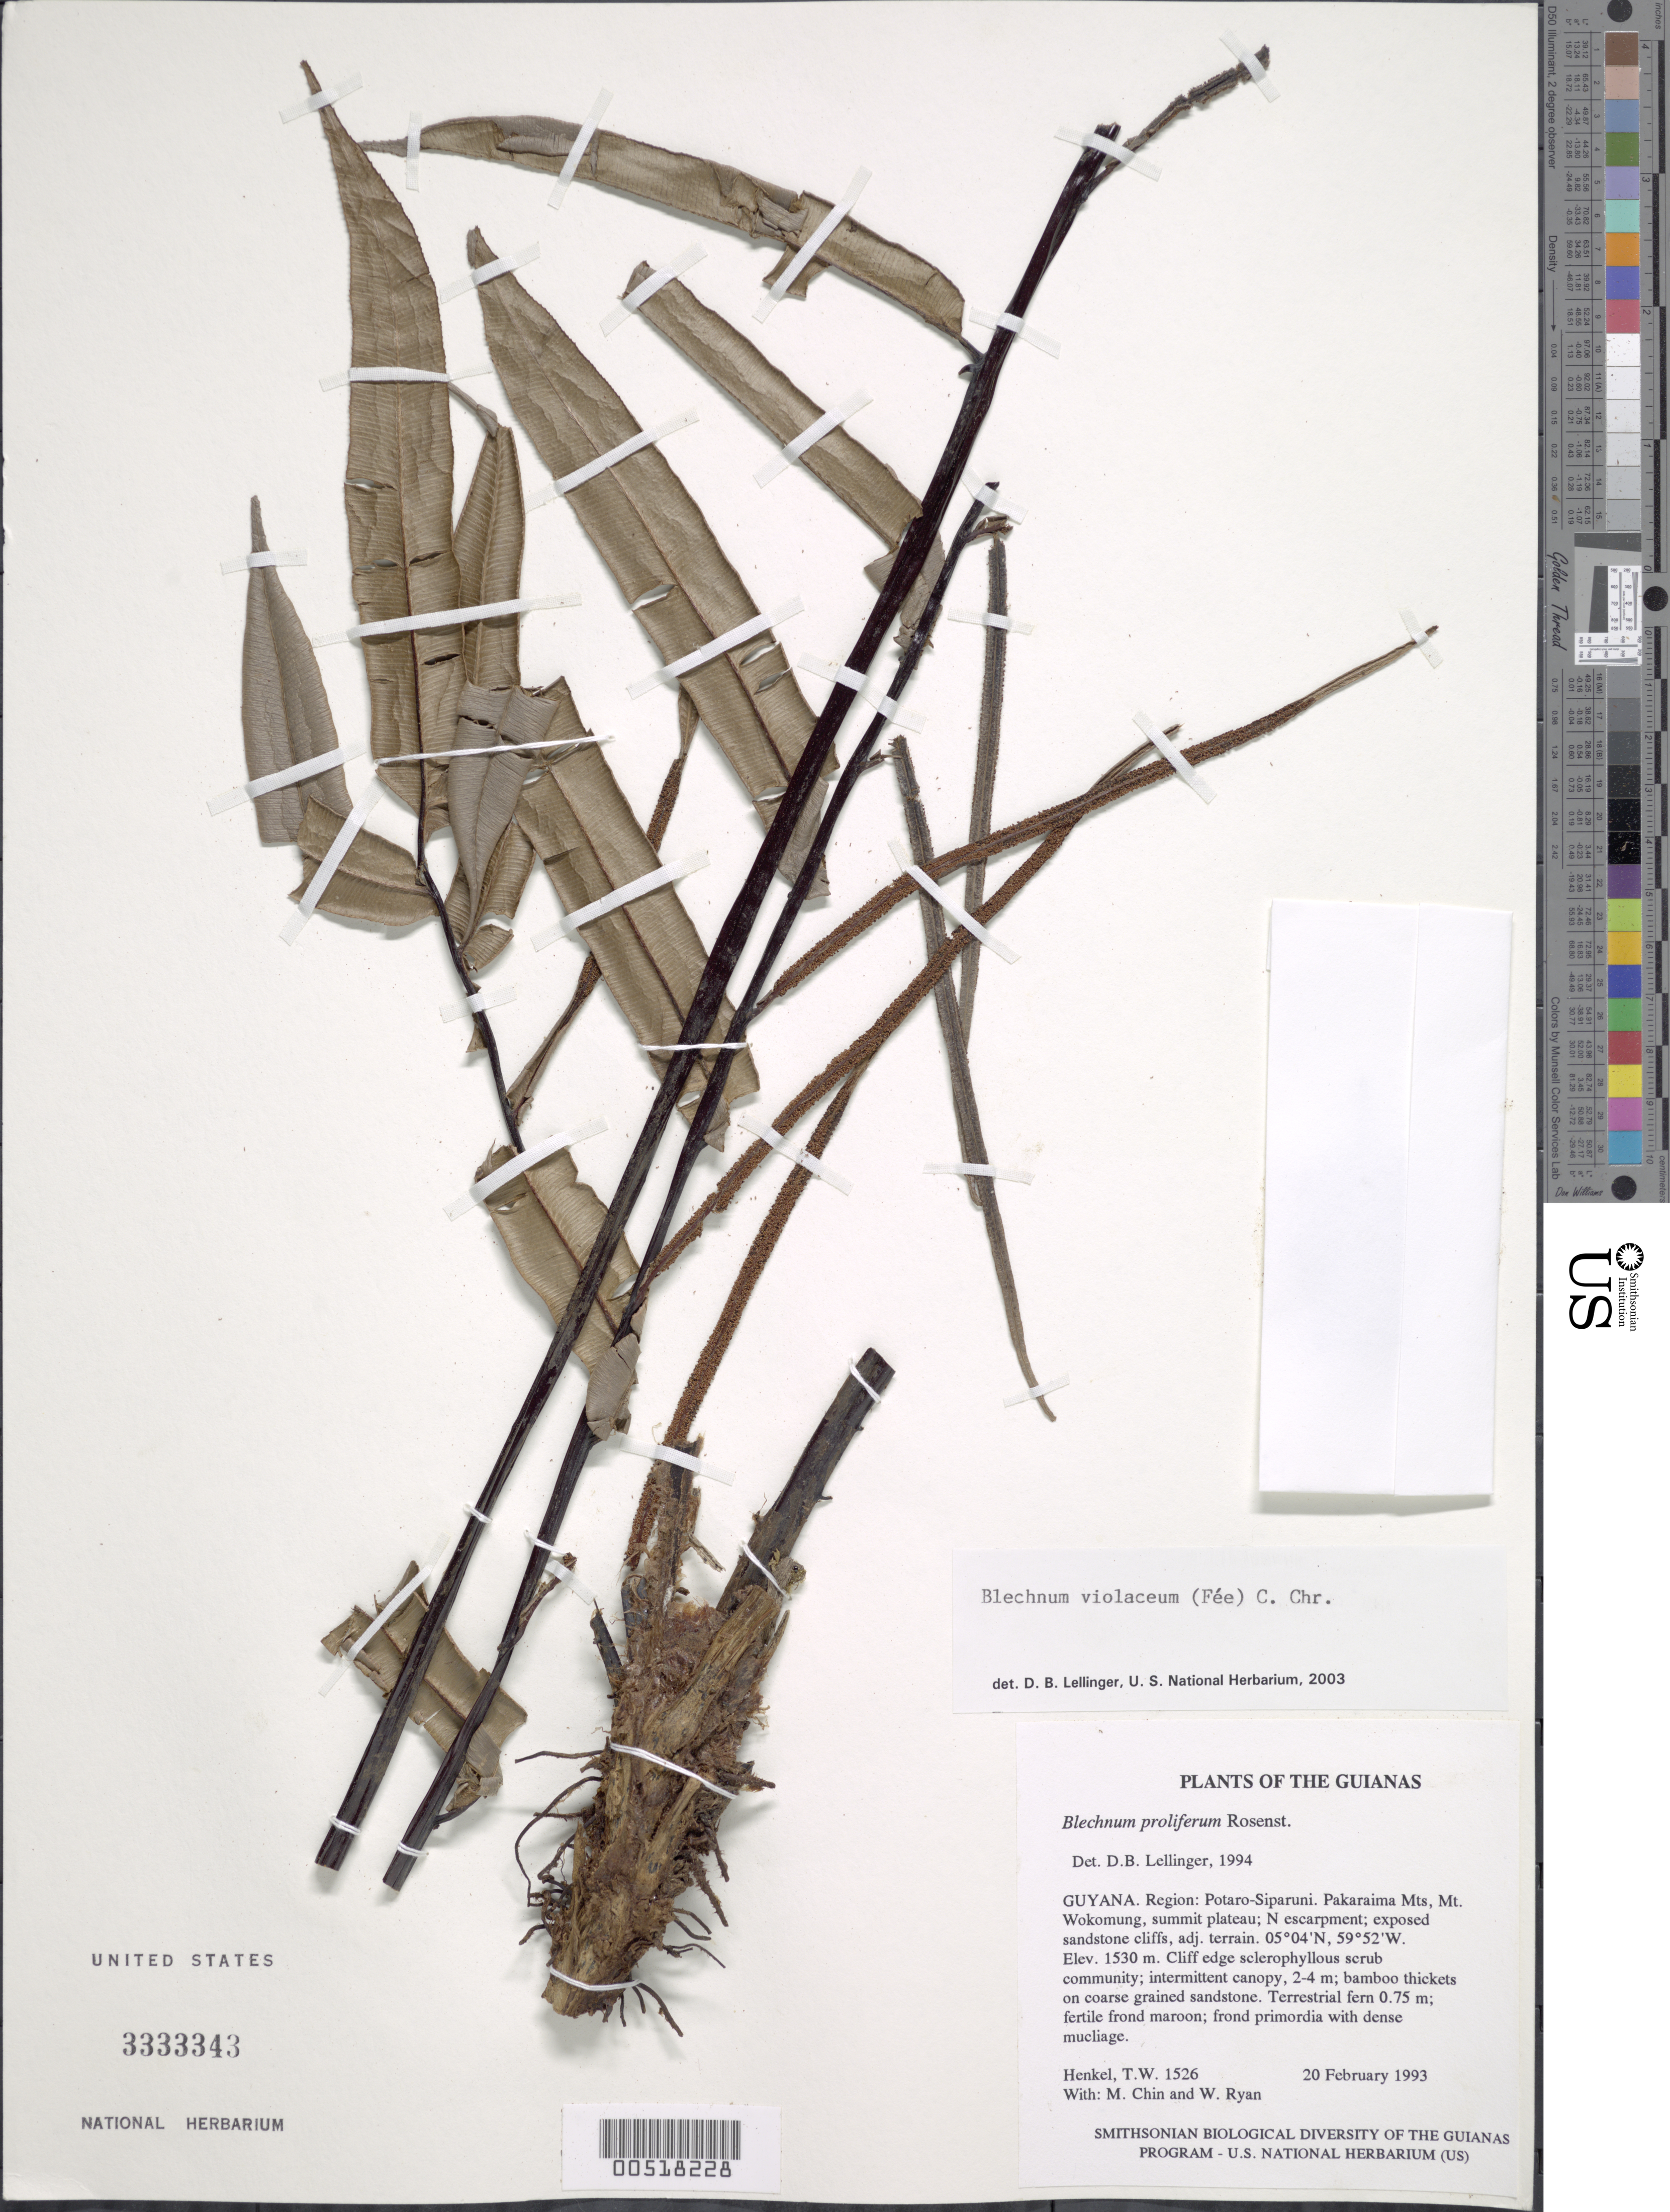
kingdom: Plantae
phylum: Tracheophyta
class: Polypodiopsida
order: Polypodiales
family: Blechnaceae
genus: Blechnum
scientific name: Blechnum violaceum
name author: (Fée) C. Chr.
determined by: Lellinger, David B., (BOT), Smithsonian Institution - National Museum of Natural History (UNITED STATES)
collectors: T. Henkel, M. Chin & W. Ryan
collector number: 1526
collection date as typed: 20 February 1993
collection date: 1993-02-20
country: Guyana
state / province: Potaro-Siparuni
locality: Pakaraima Mts, Mt. Wokomung, summit plateau, N escarpment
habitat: Exposed sandstone cliffs, adjacent terrain. Cliff edge sclerophyllous scrub community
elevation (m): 1530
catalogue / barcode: US 3333343